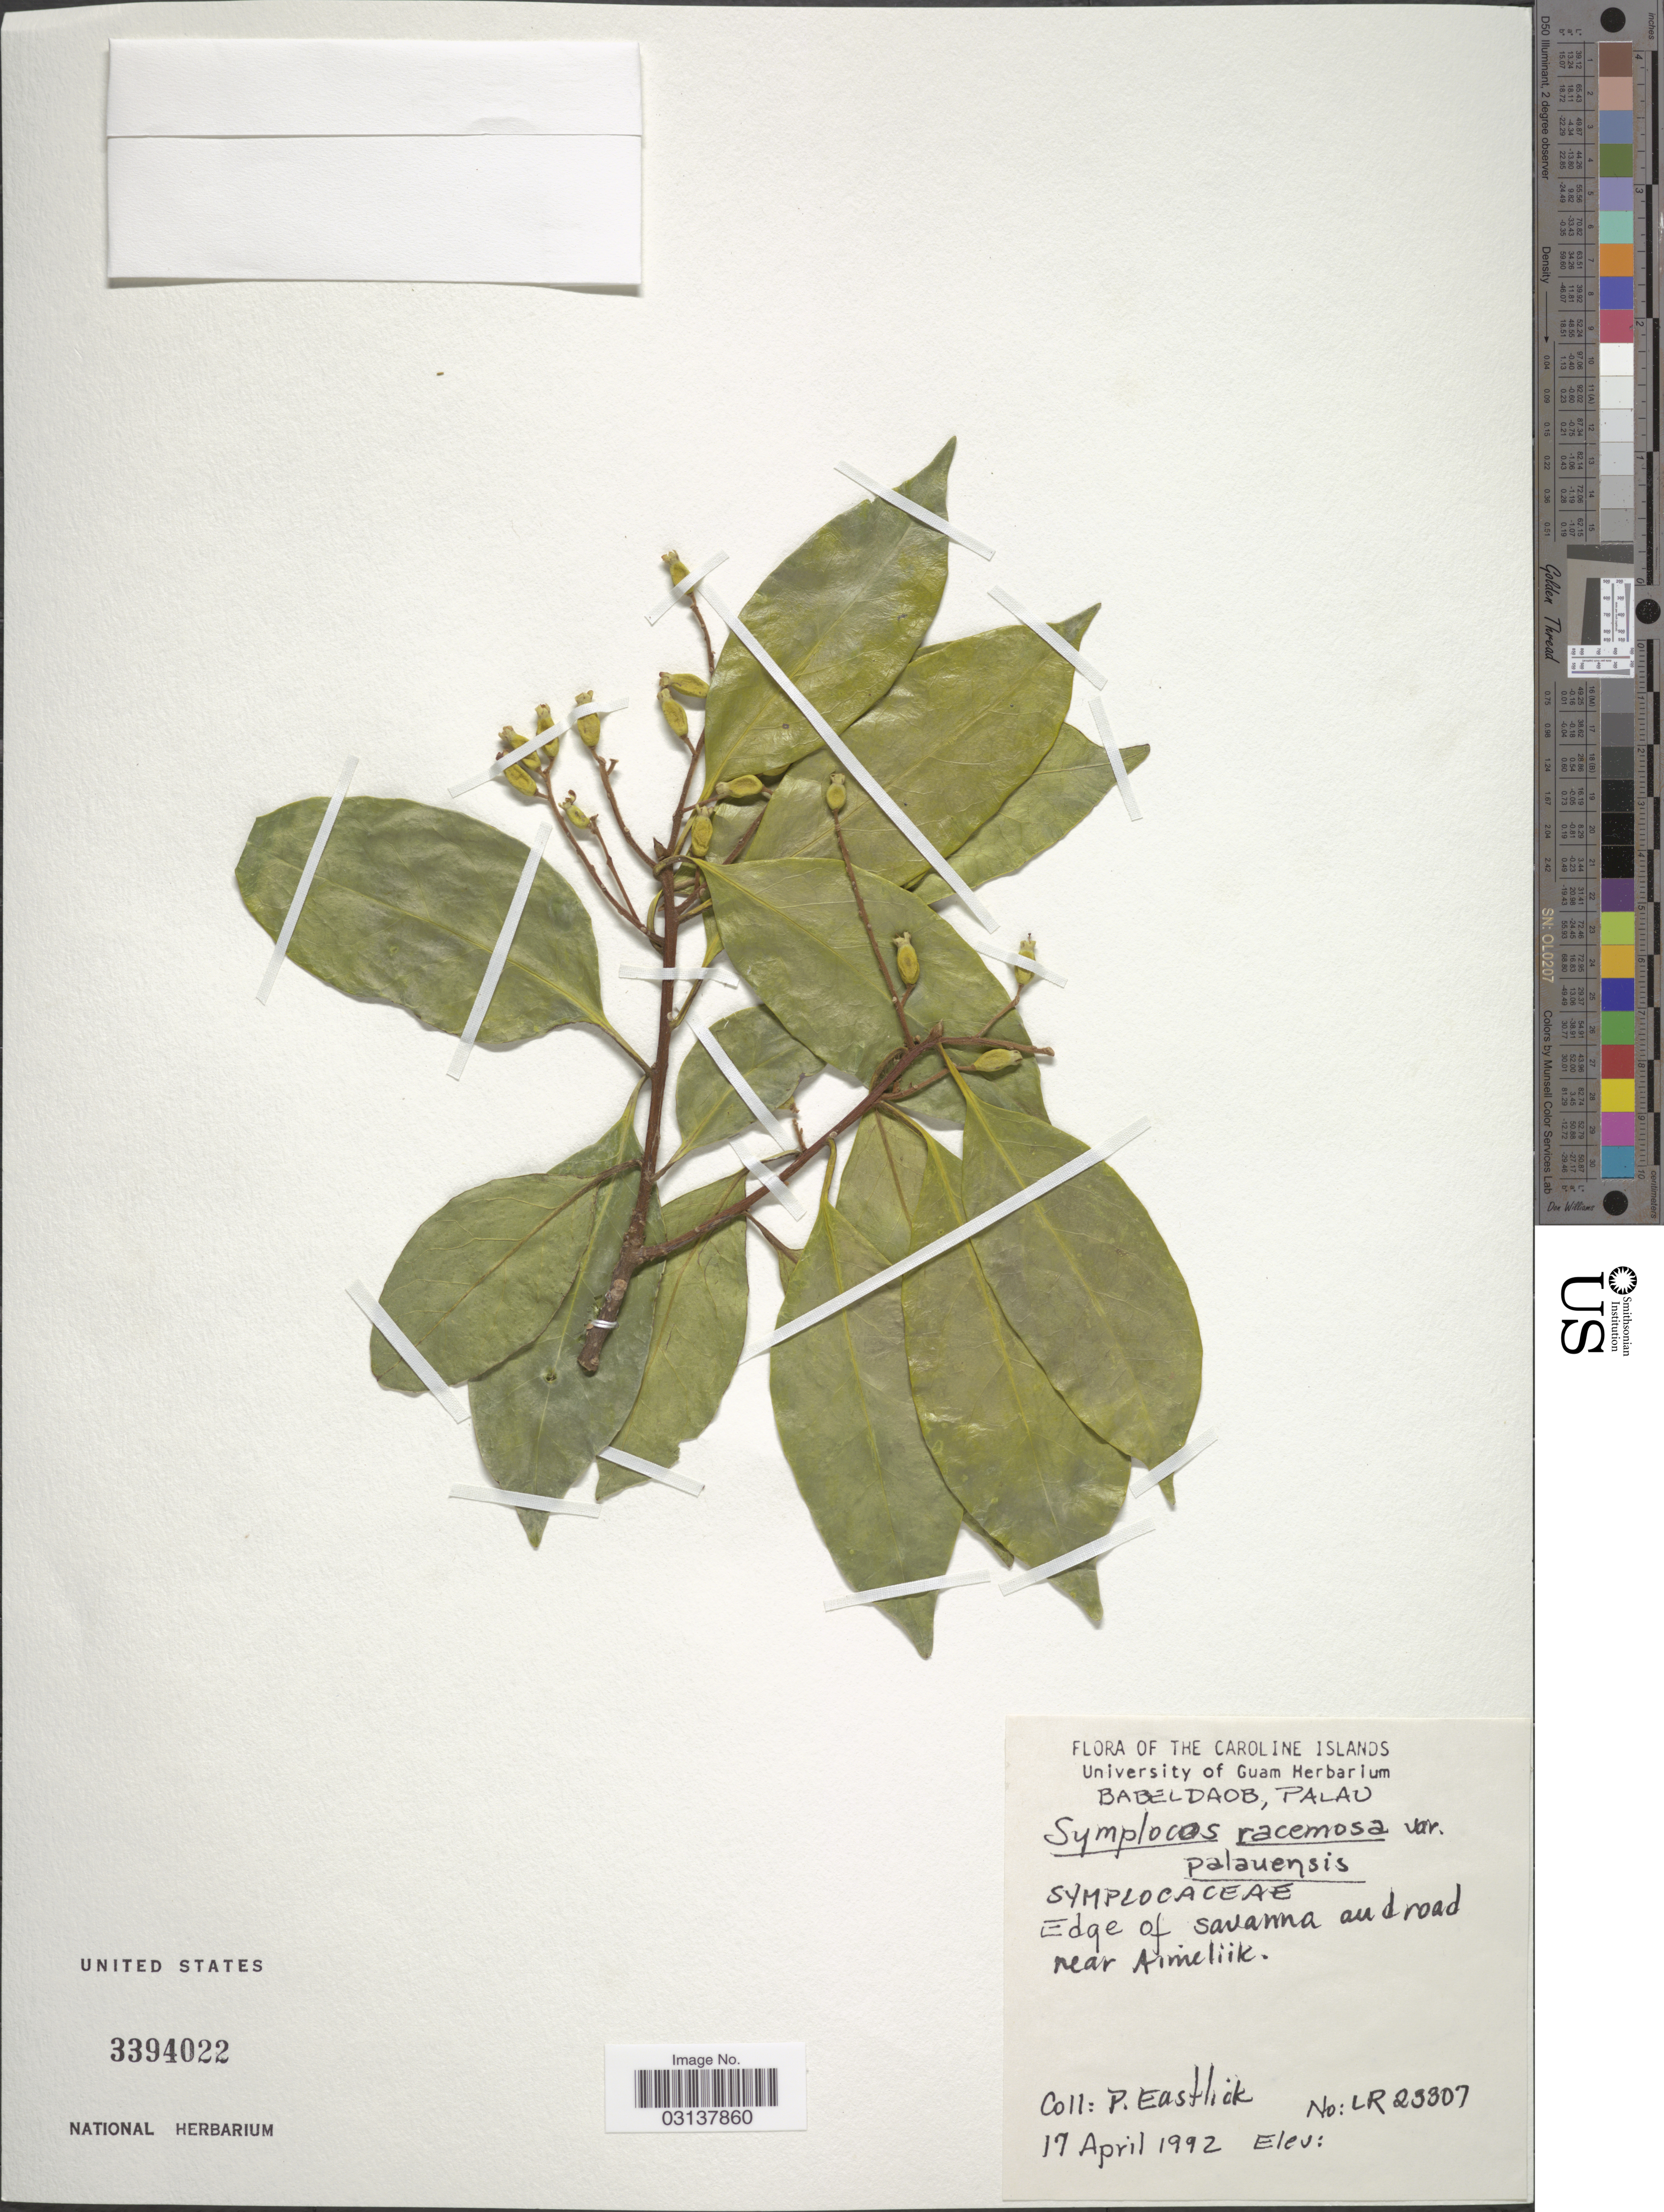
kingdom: Plantae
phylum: Tracheophyta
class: Magnoliopsida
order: Ericales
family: Symplocaceae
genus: Symplocos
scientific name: Symplocos sp.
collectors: P. Eastlick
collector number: LR23307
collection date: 1992-04-17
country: Palau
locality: The Caroline Islands. Babeldaob, Palau. Edge of savanna and road near Aimeliik.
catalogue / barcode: US 3394022